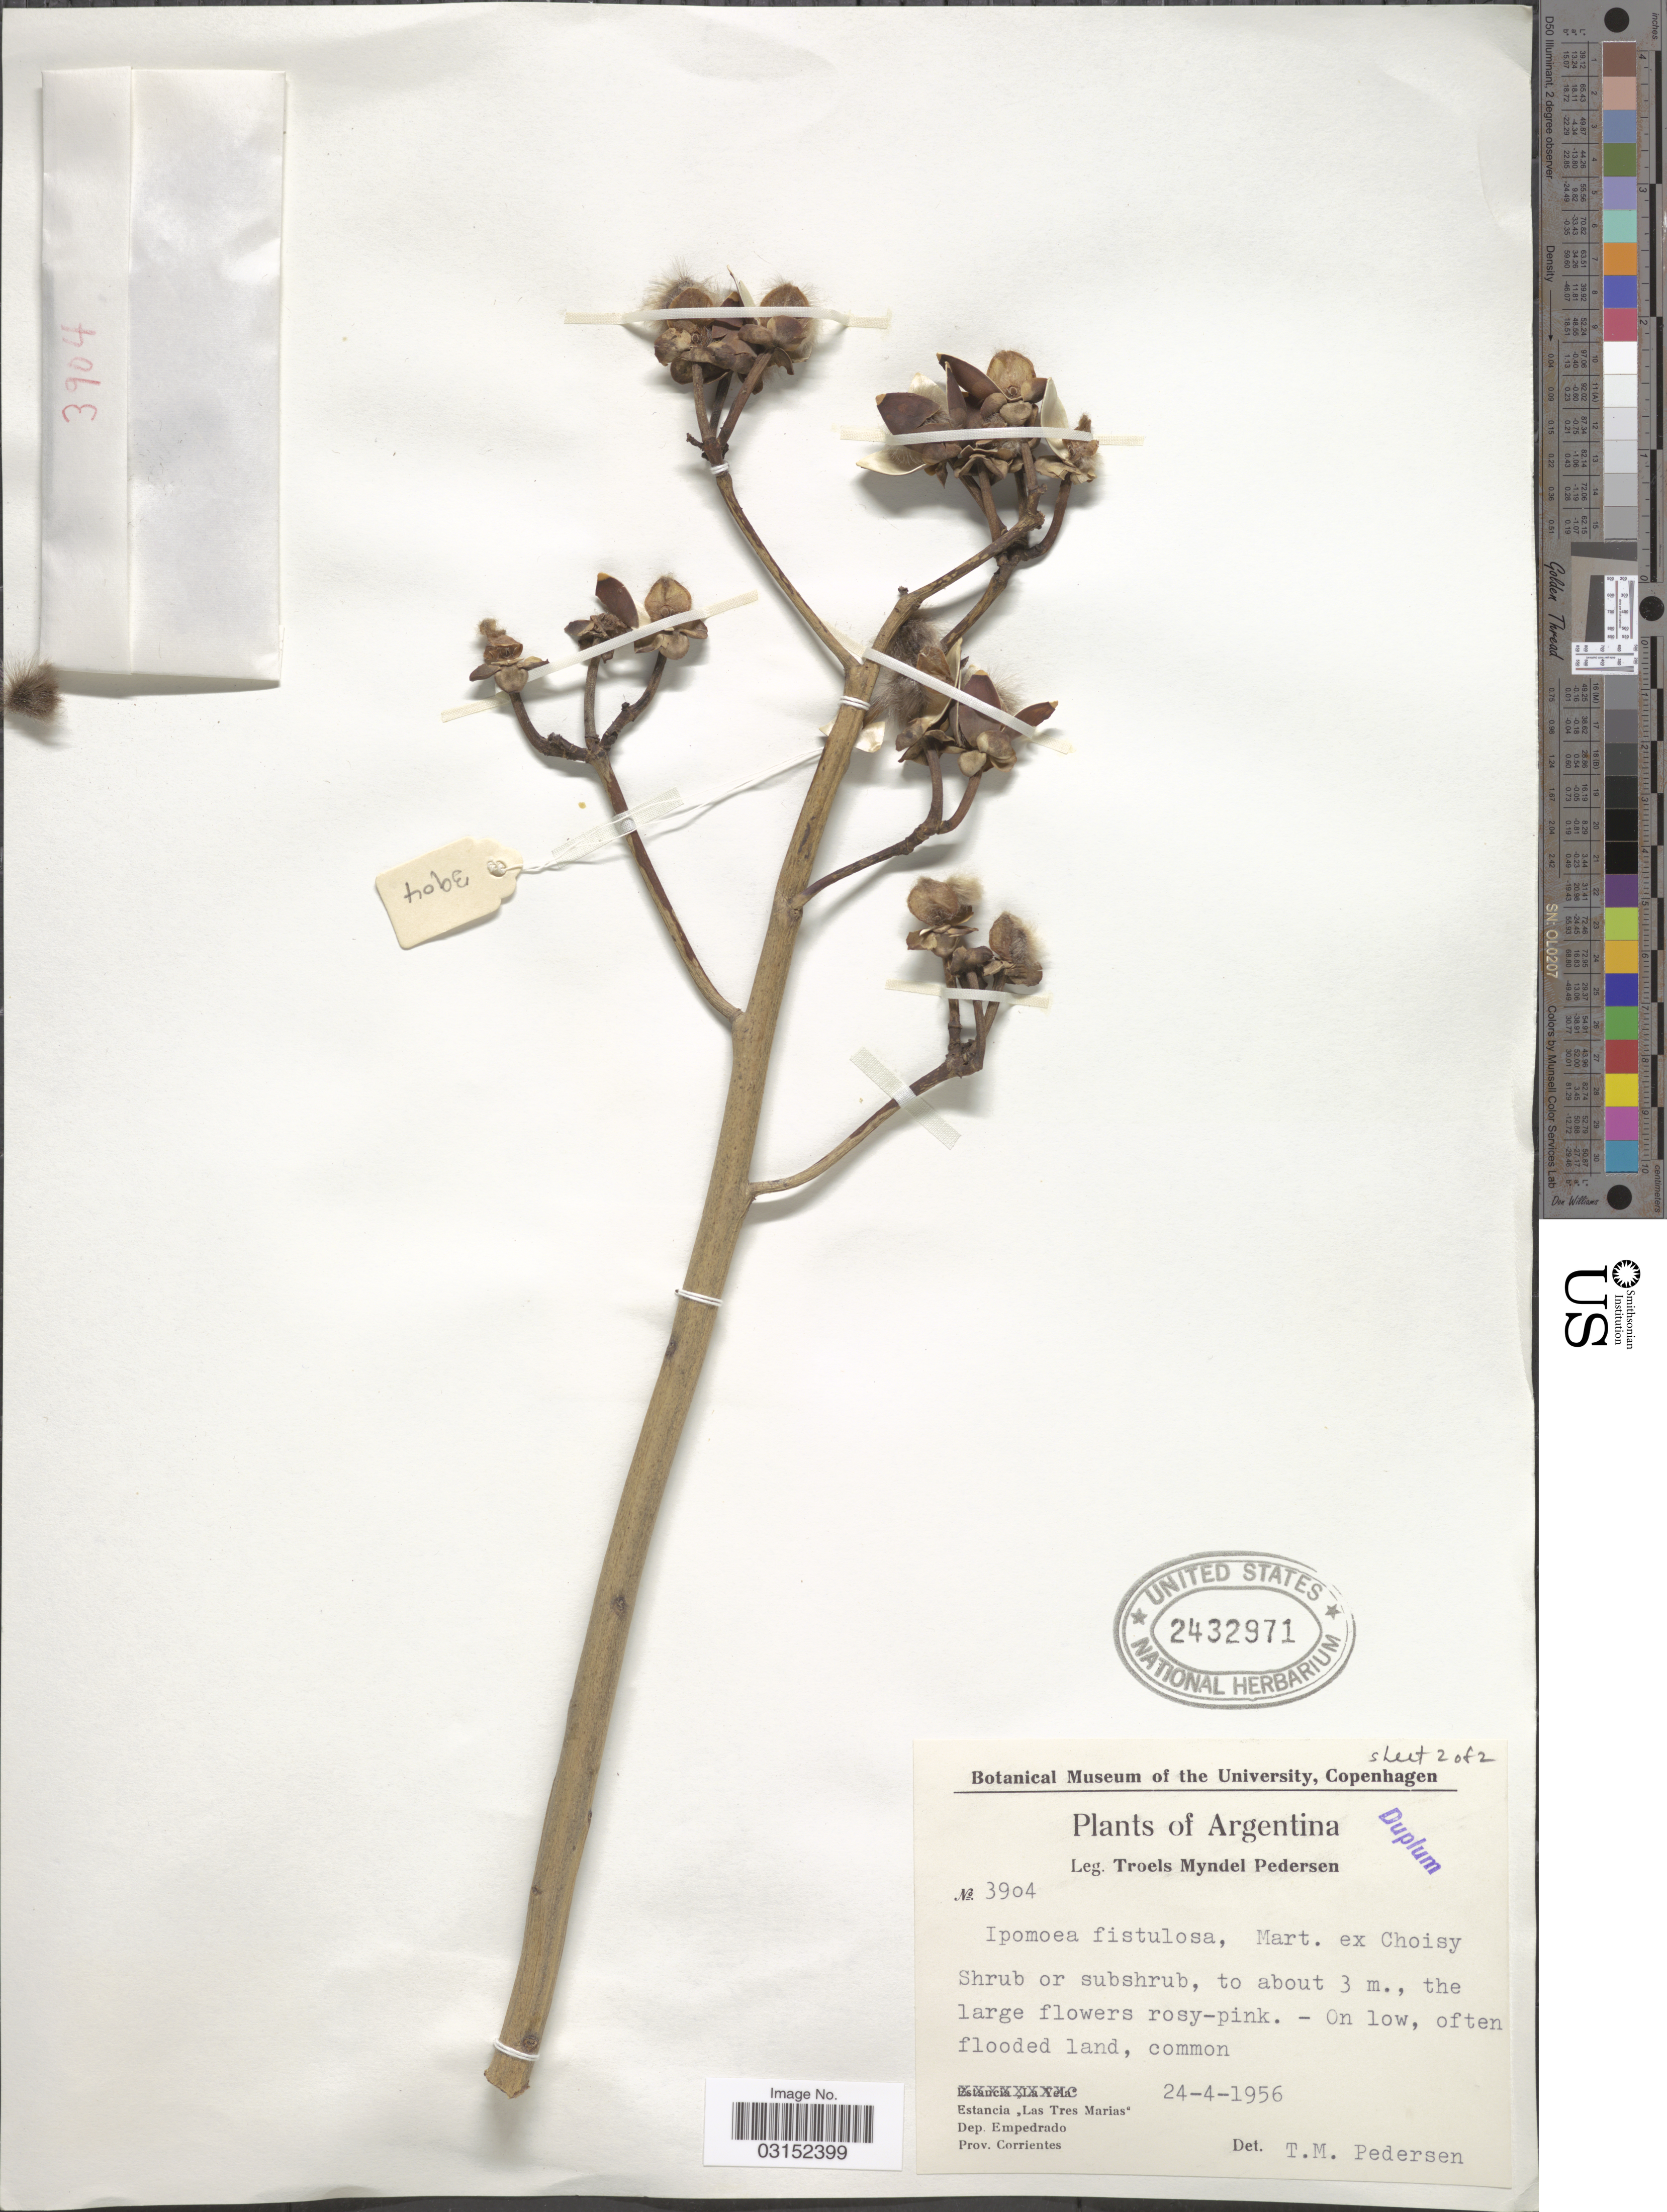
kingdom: Plantae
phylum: Tracheophyta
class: Magnoliopsida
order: Solanales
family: Convolvulaceae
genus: Ipomoea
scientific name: Ipomoea carnea subsp. fistulosa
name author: (Mart. ex Choisy) D.F. Austin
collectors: T. Pederson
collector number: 3904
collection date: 1956-04-24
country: Argentina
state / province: Corrientes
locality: Estancia "Las Tres Marias", Dep. Empedrado, Prov. Corrientes.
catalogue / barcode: US 2432971